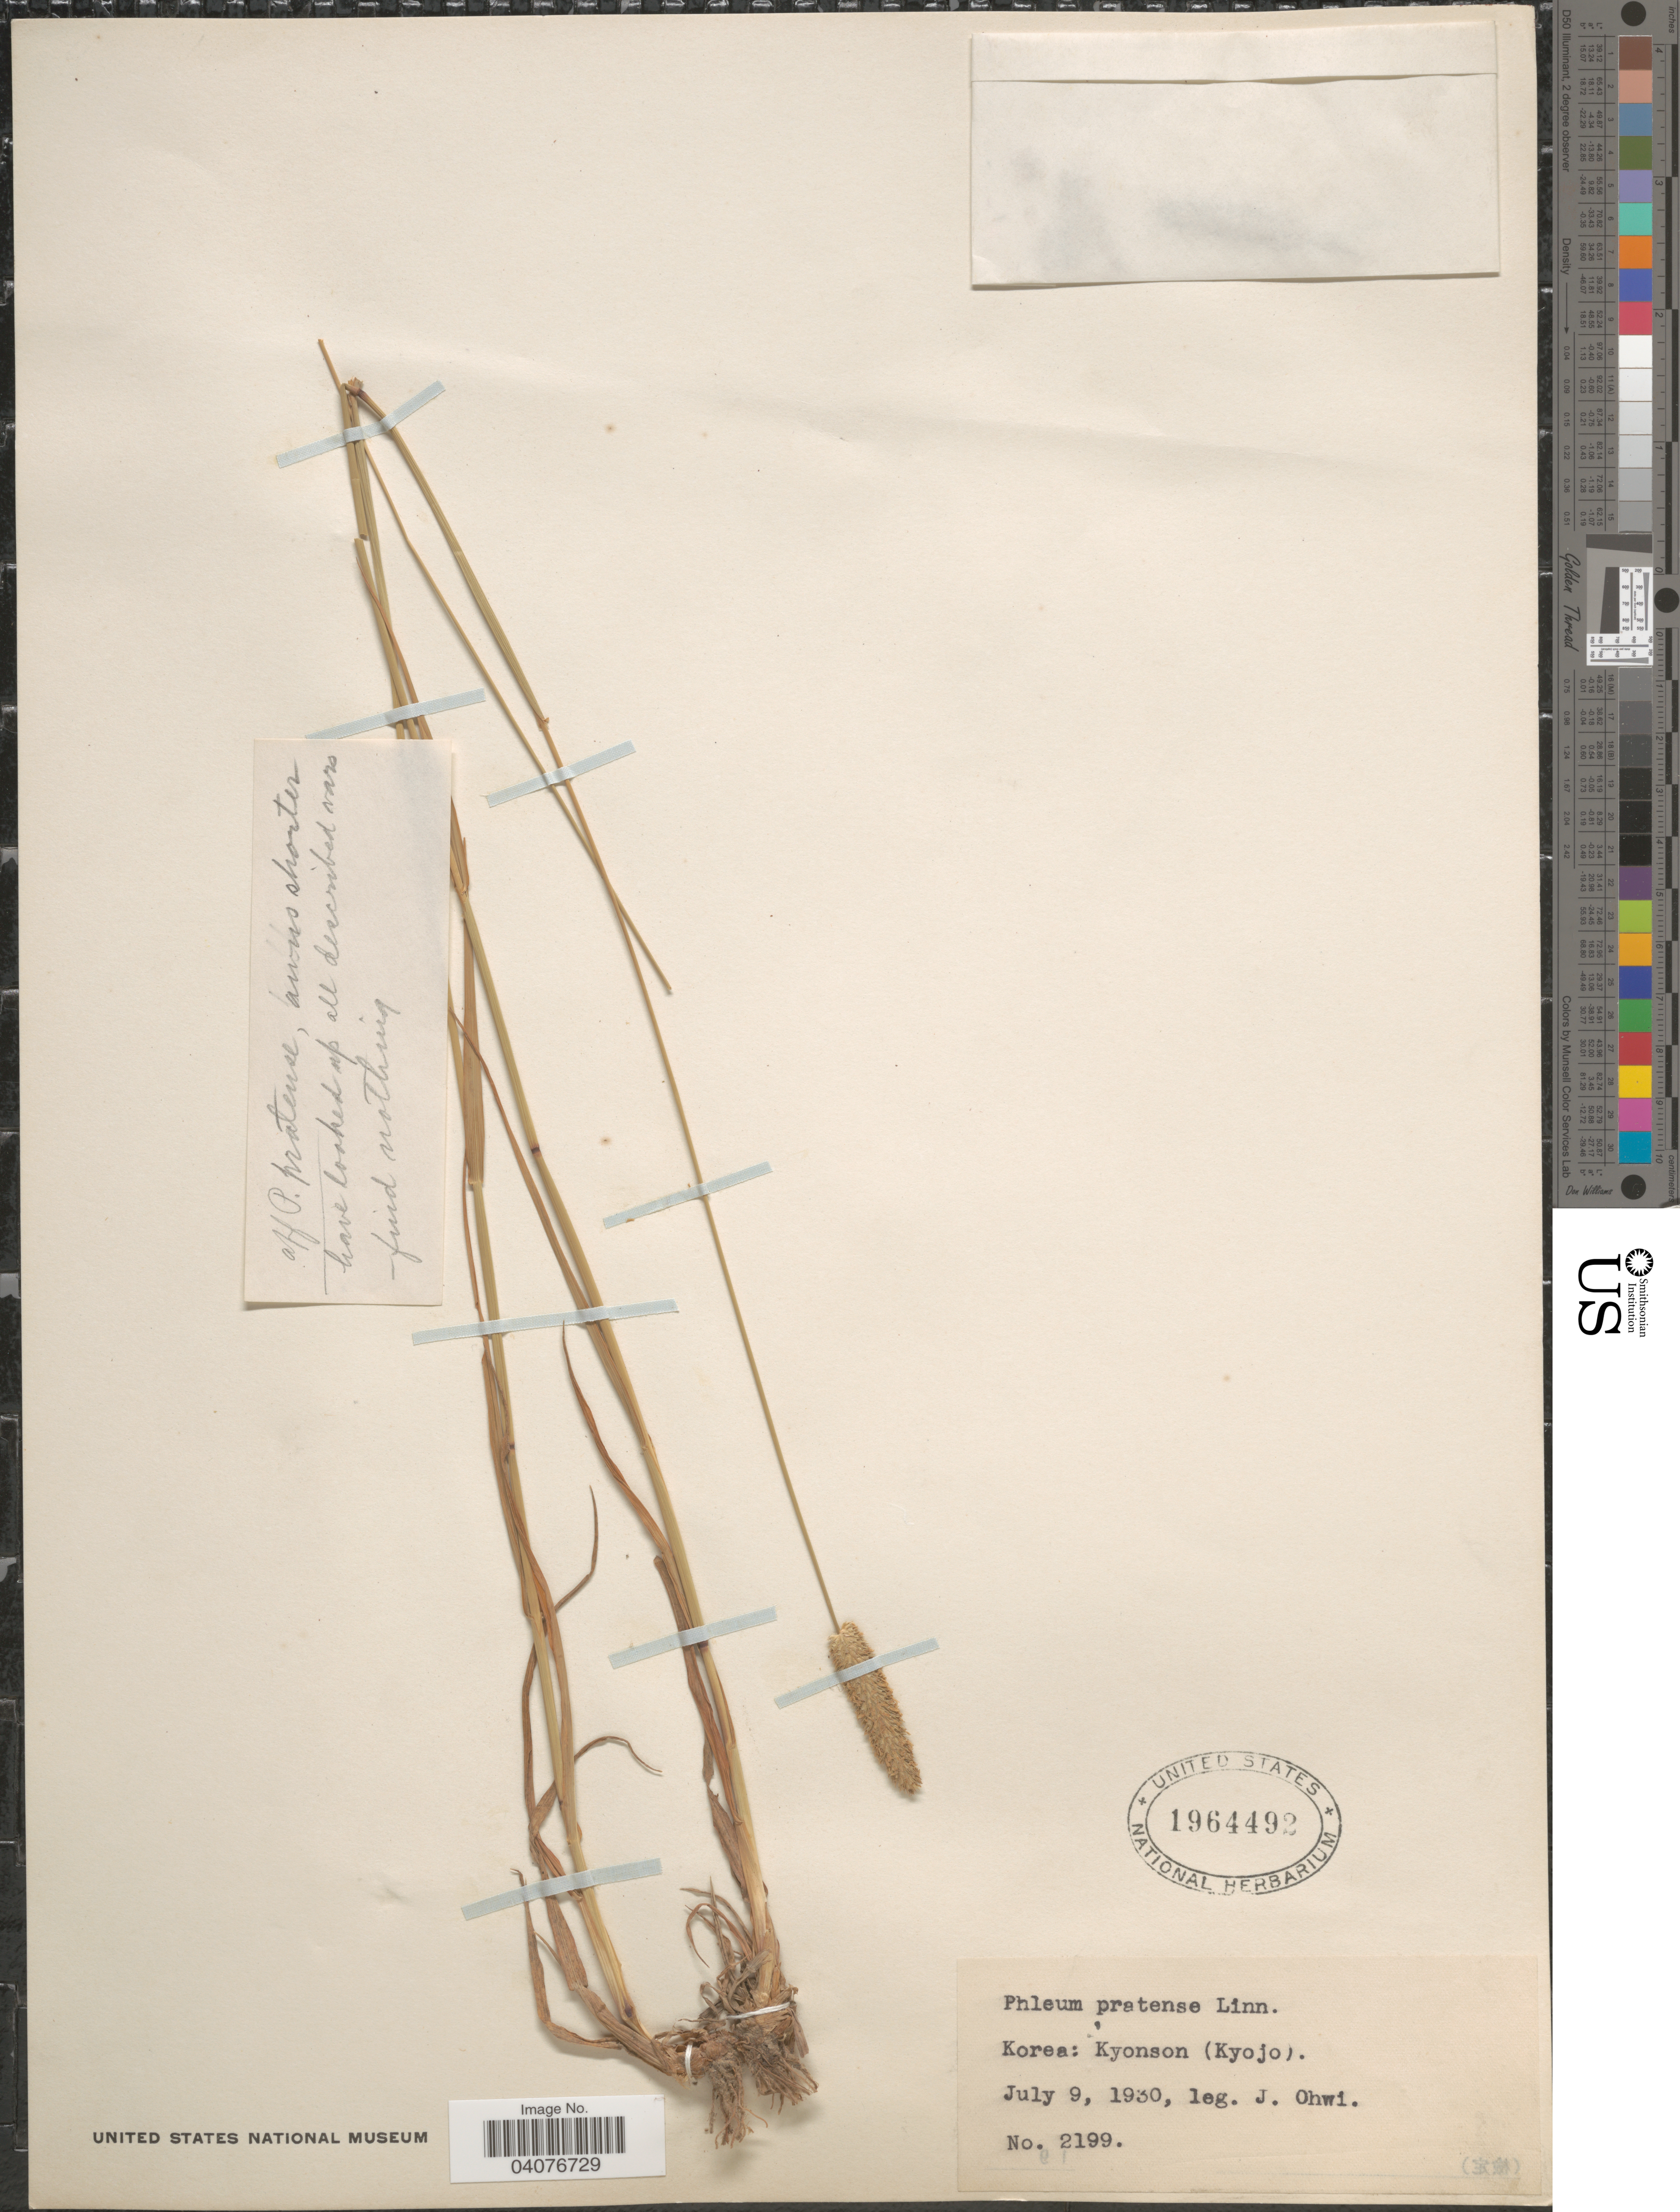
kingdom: Plantae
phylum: Tracheophyta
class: Liliopsida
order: Poales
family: Poaceae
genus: Phleum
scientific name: Phleum pratense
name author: L.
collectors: J. Ohwi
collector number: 2199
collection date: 1930-07-09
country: North Korea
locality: Kyonson (Kyojo).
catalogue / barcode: US 1964492